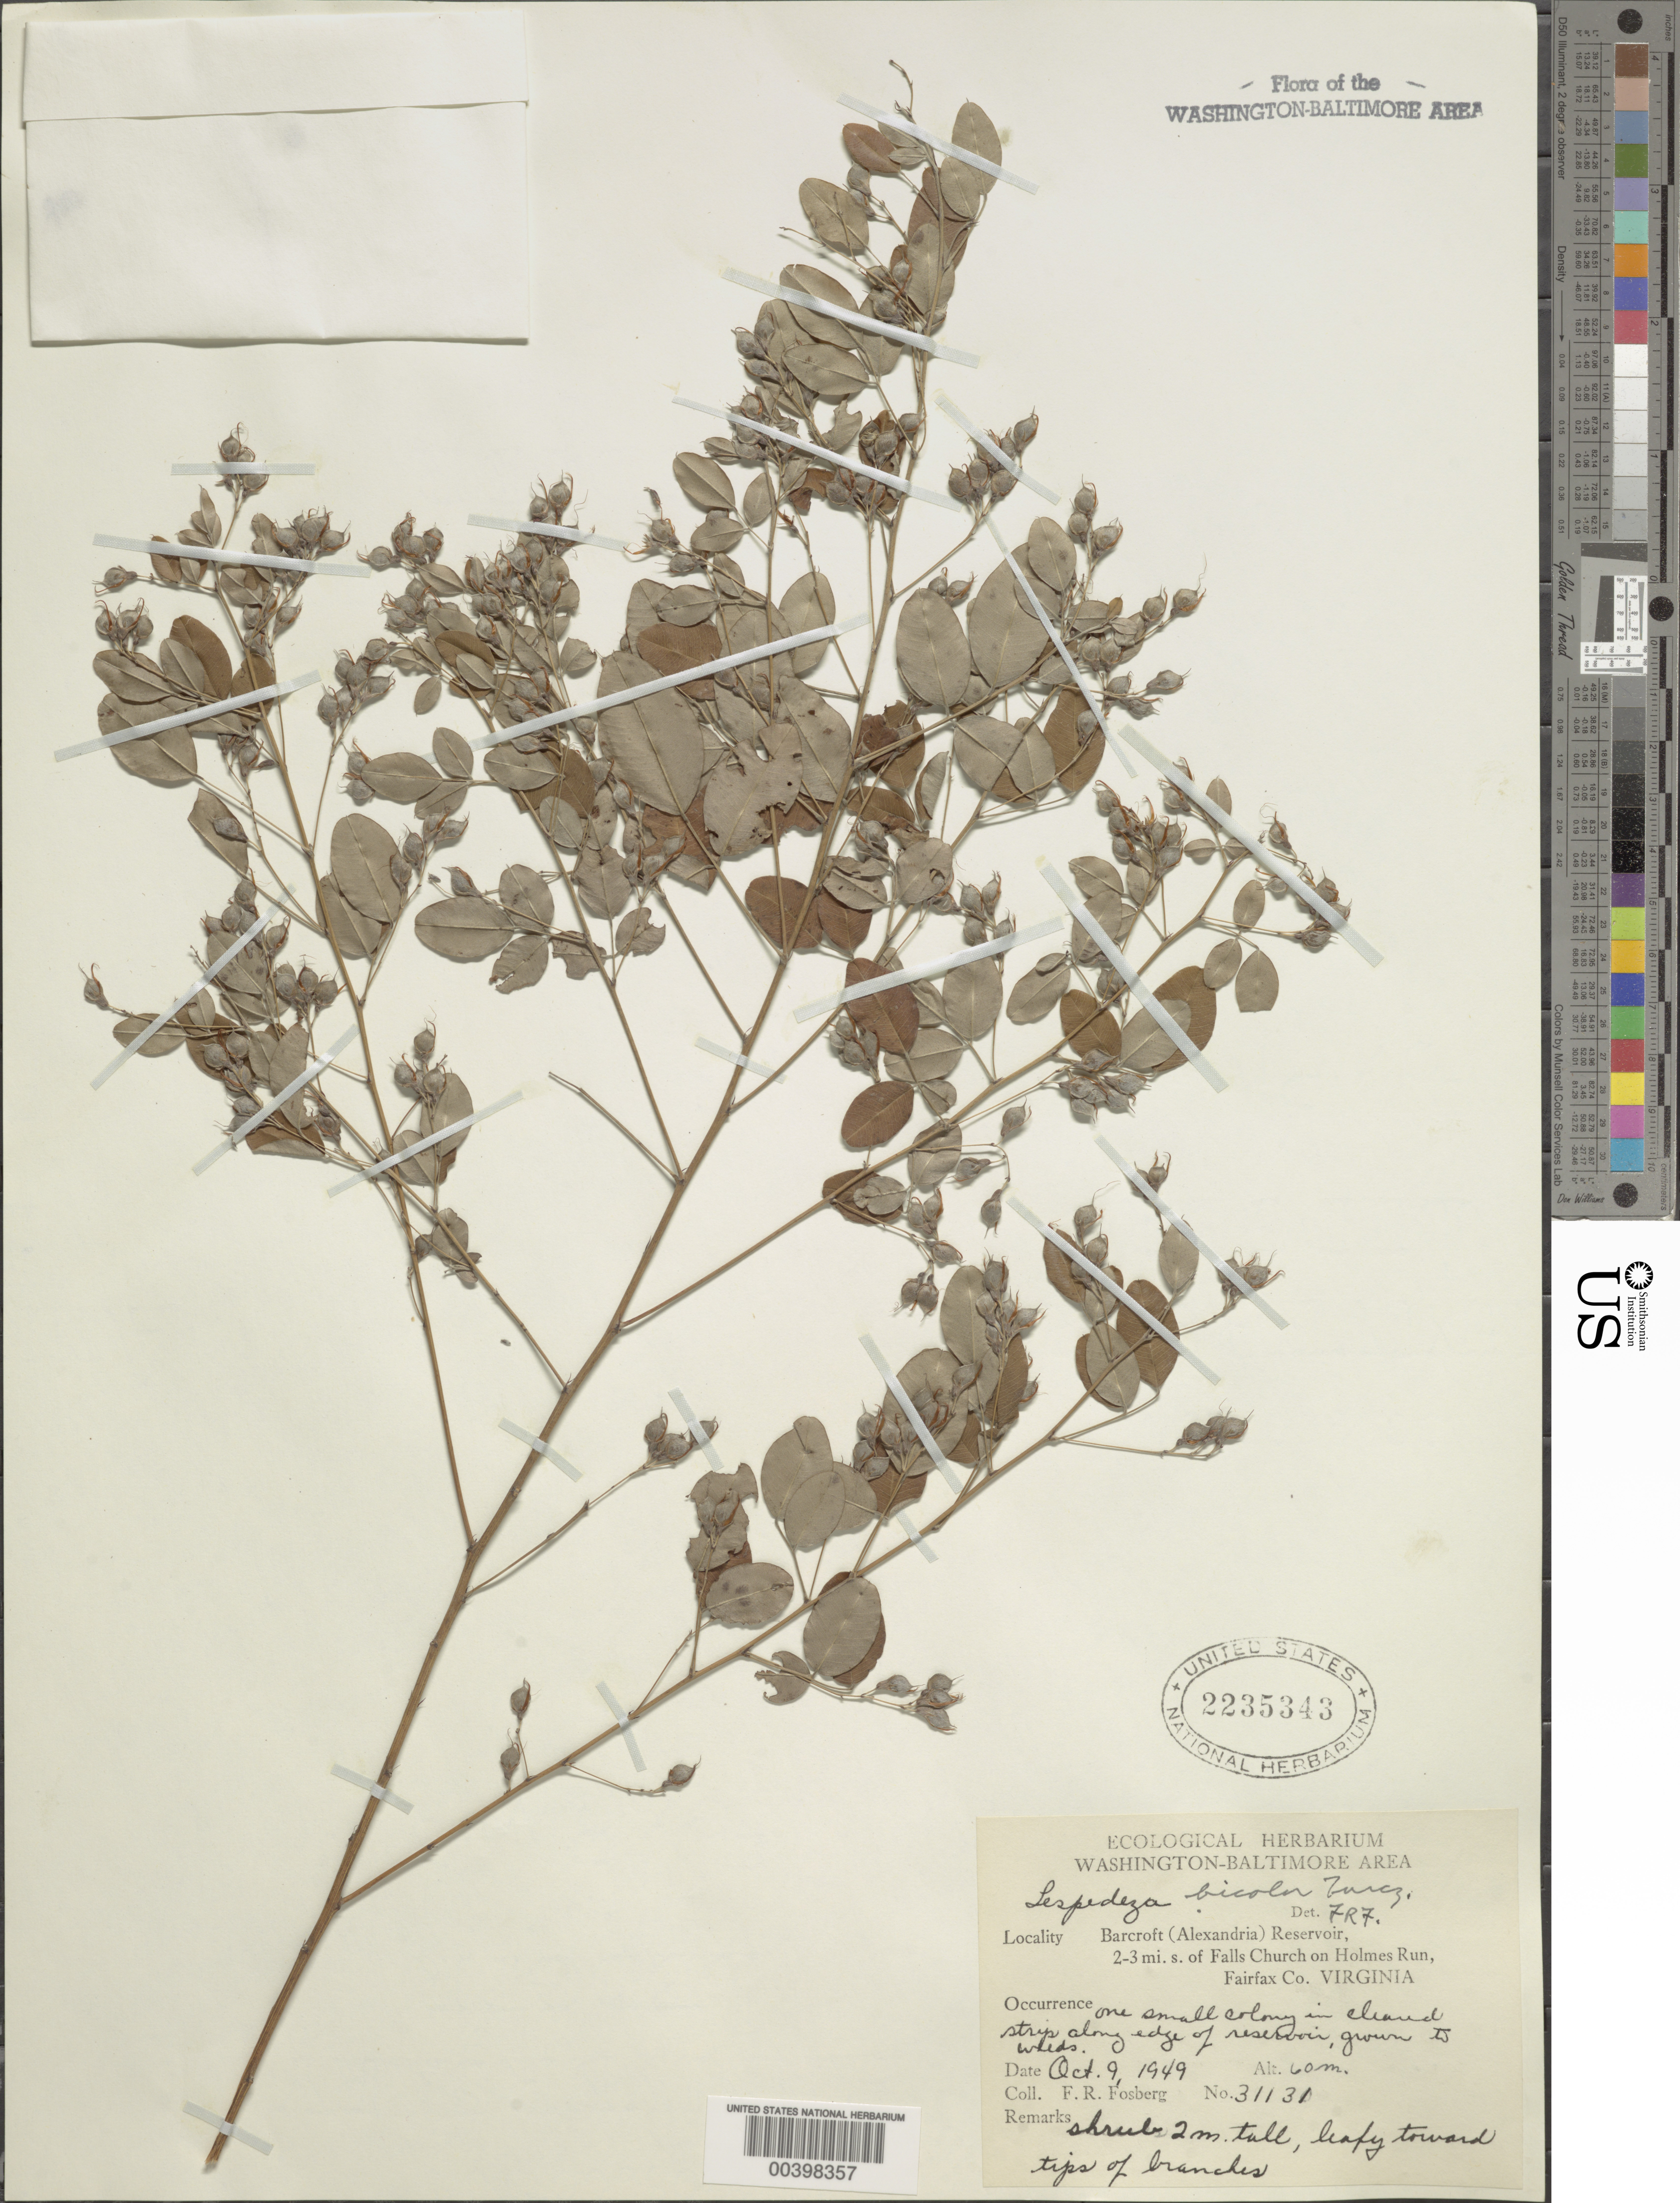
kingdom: Plantae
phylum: Tracheophyta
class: Magnoliopsida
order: Fabales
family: Fabaceae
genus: Lespedeza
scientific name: Lespedeza bicolor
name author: Turcz.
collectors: F. R. Fosberg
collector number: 31131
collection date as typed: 09 Oct 1949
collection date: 1949-10-09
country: United States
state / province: Virginia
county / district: Fairfax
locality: Barcroft Reservior, Holmes Run, south of Falls Church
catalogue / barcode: US 2235343